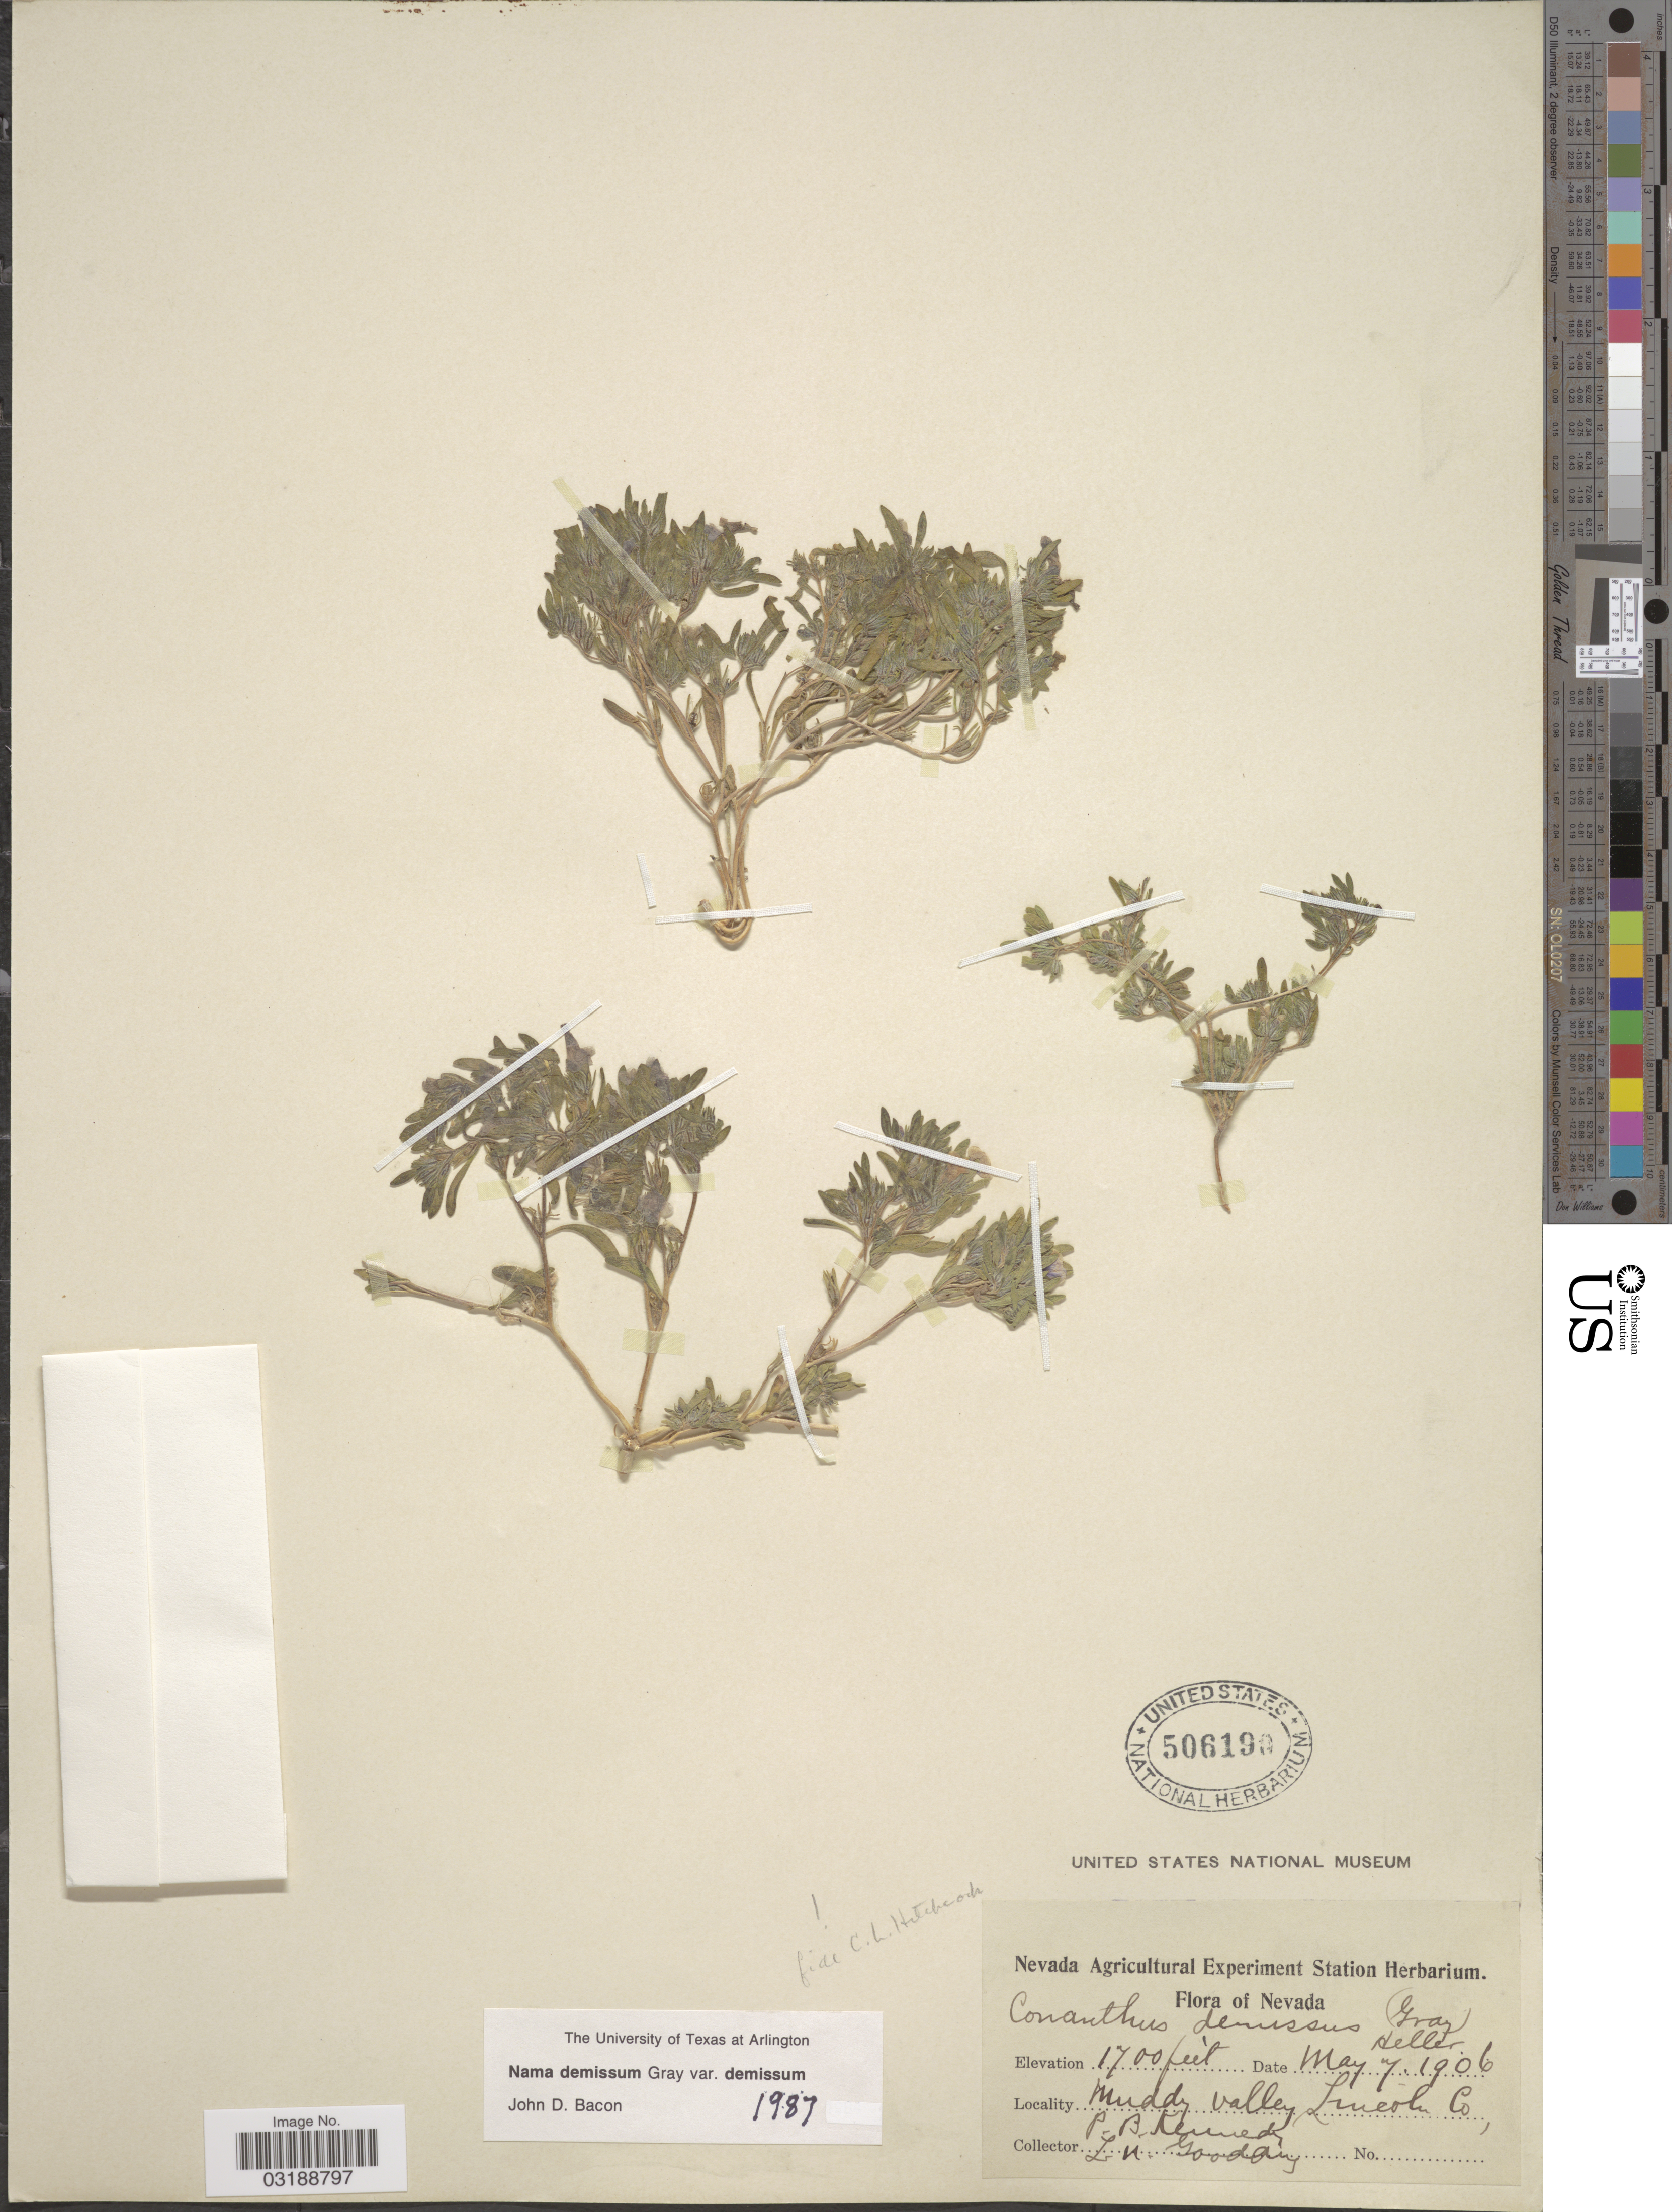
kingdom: Plantae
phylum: Tracheophyta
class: Magnoliopsida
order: Boraginales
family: Namaceae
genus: Nama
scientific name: Nama demissa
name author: A. Gray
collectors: P. B. Kennedy & L. Gooding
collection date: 1906-05-07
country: United States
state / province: Nevada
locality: Muddy valley Lincoln Co.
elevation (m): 518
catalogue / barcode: US 506190